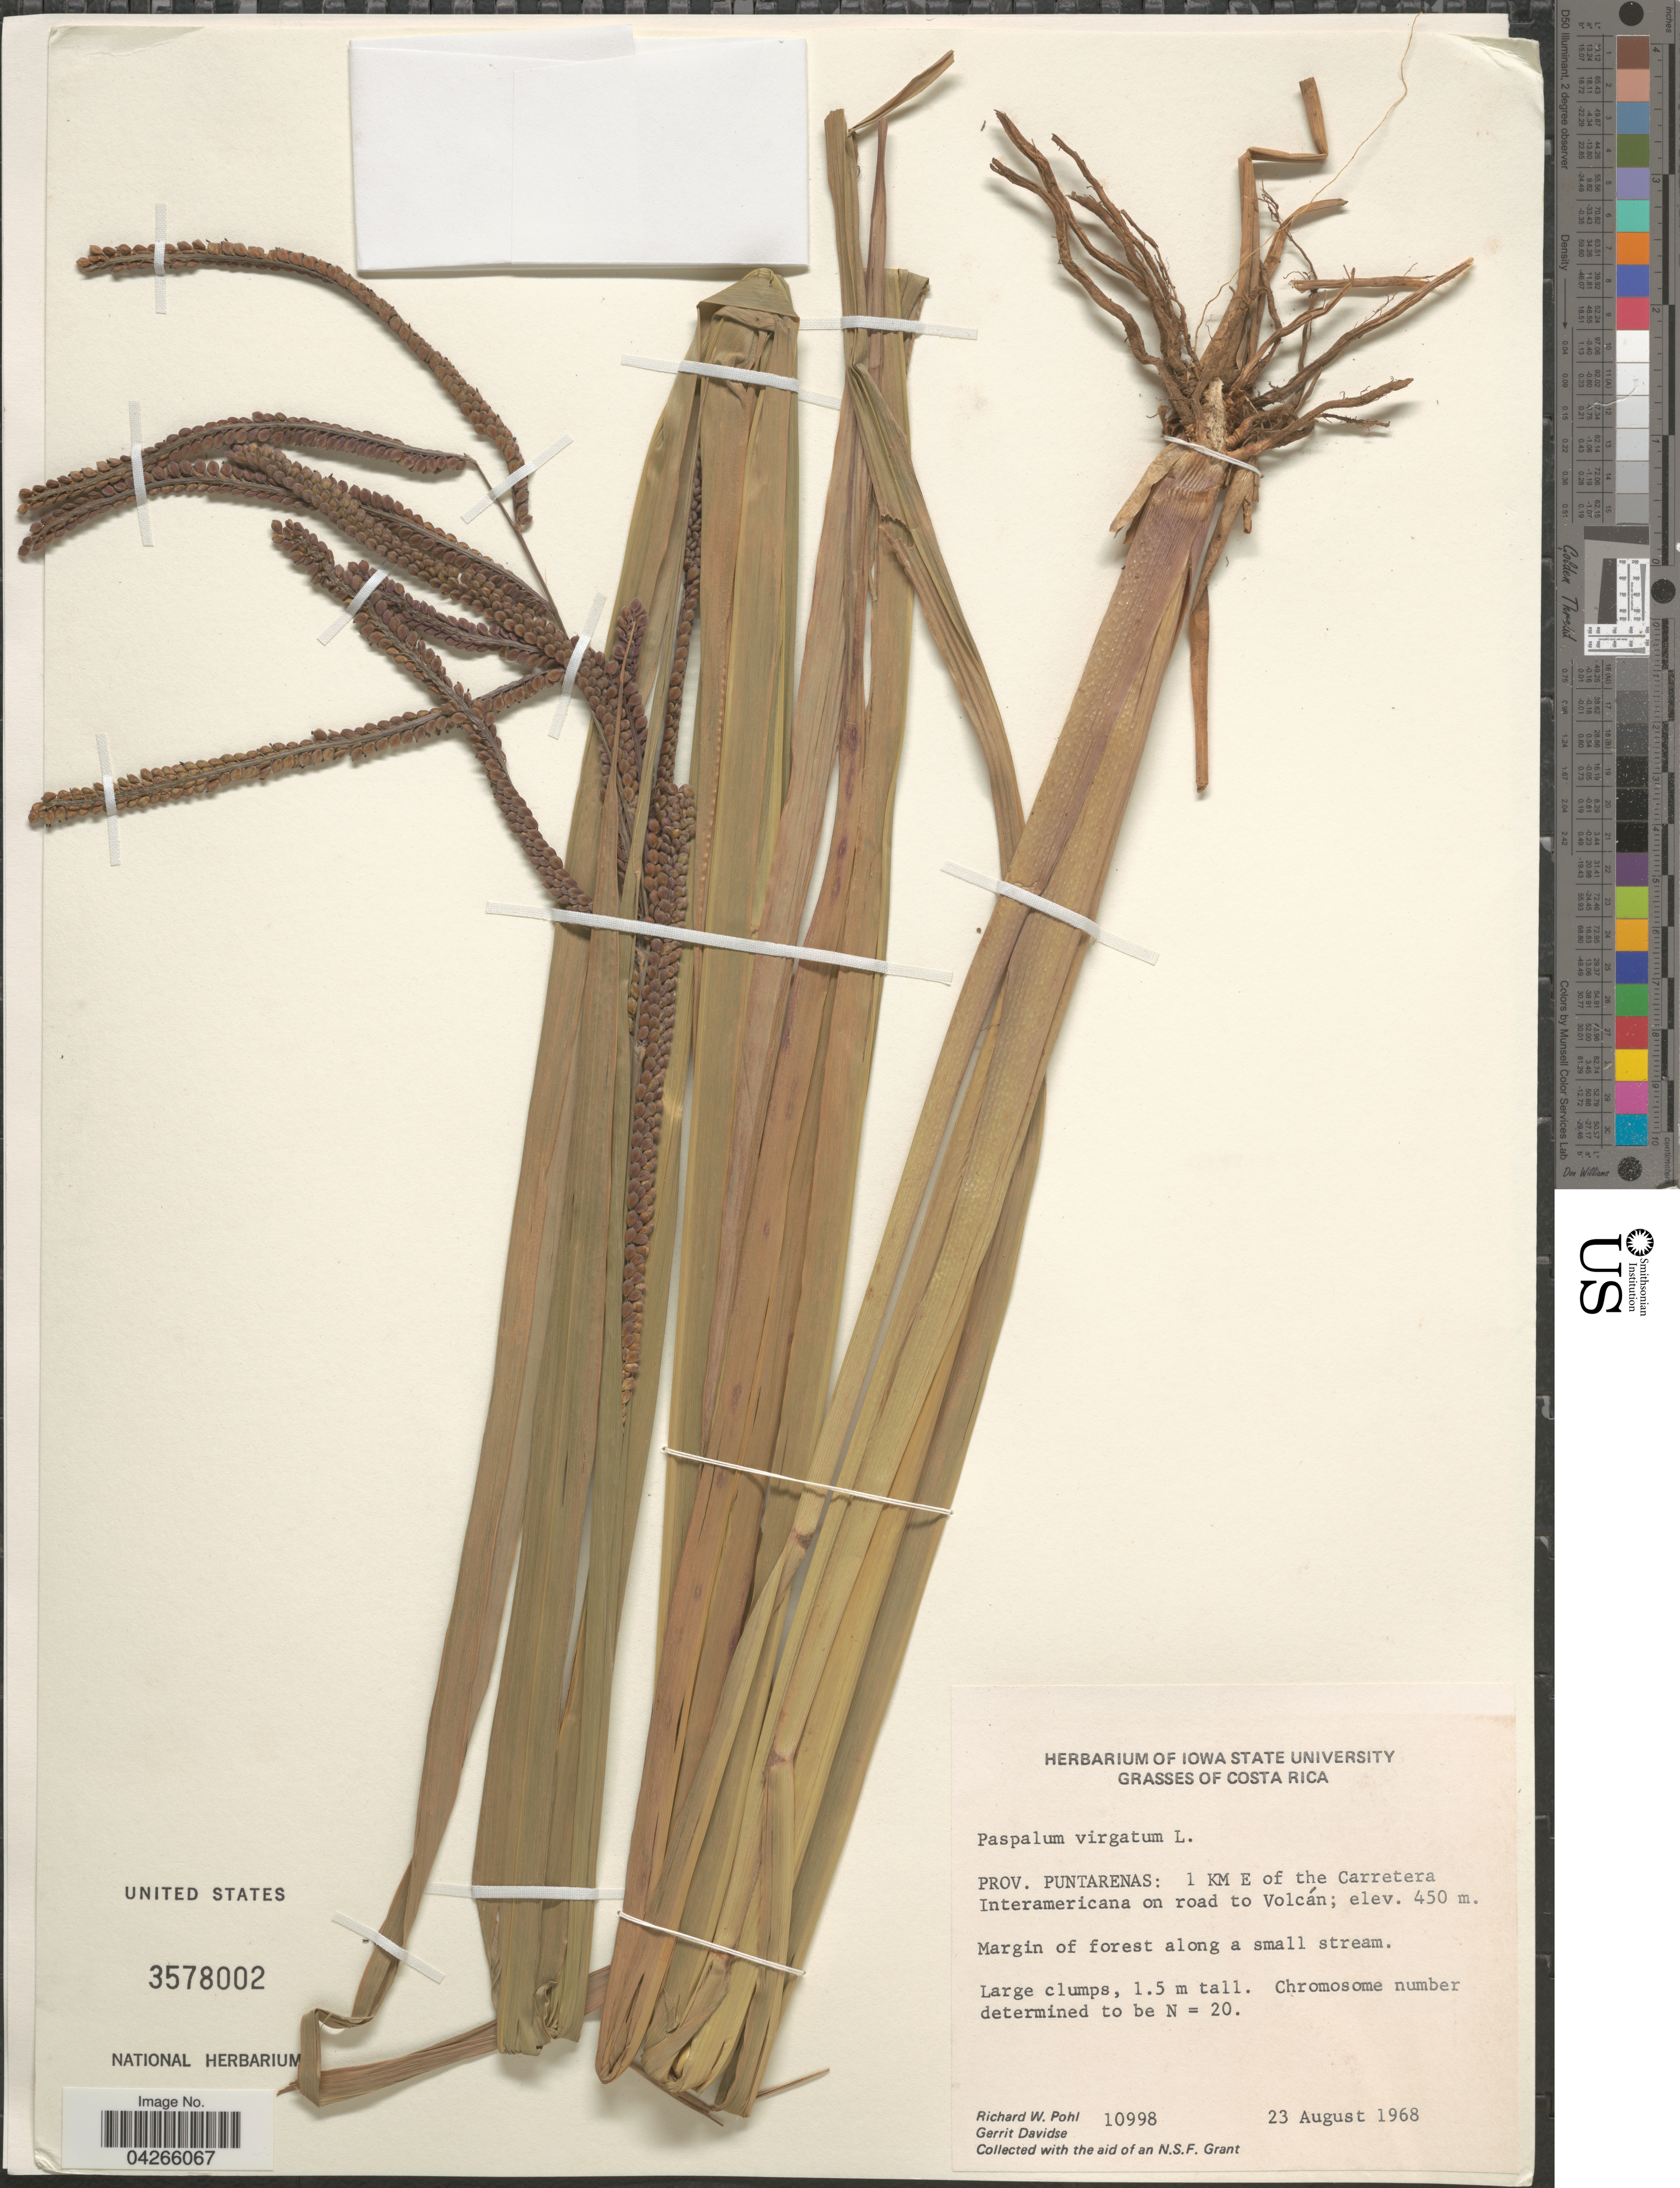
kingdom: Plantae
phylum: Tracheophyta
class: Liliopsida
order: Poales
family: Poaceae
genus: Paspalum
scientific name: Paspalum virgatum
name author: L.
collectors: R. W. Pohl & G. Davidse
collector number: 10998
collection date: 1968-08-23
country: Costa Rica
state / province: Puntarenas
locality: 1 KM E of the Carretera Interamericana on road to Volcán.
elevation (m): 450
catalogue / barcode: US 3578002